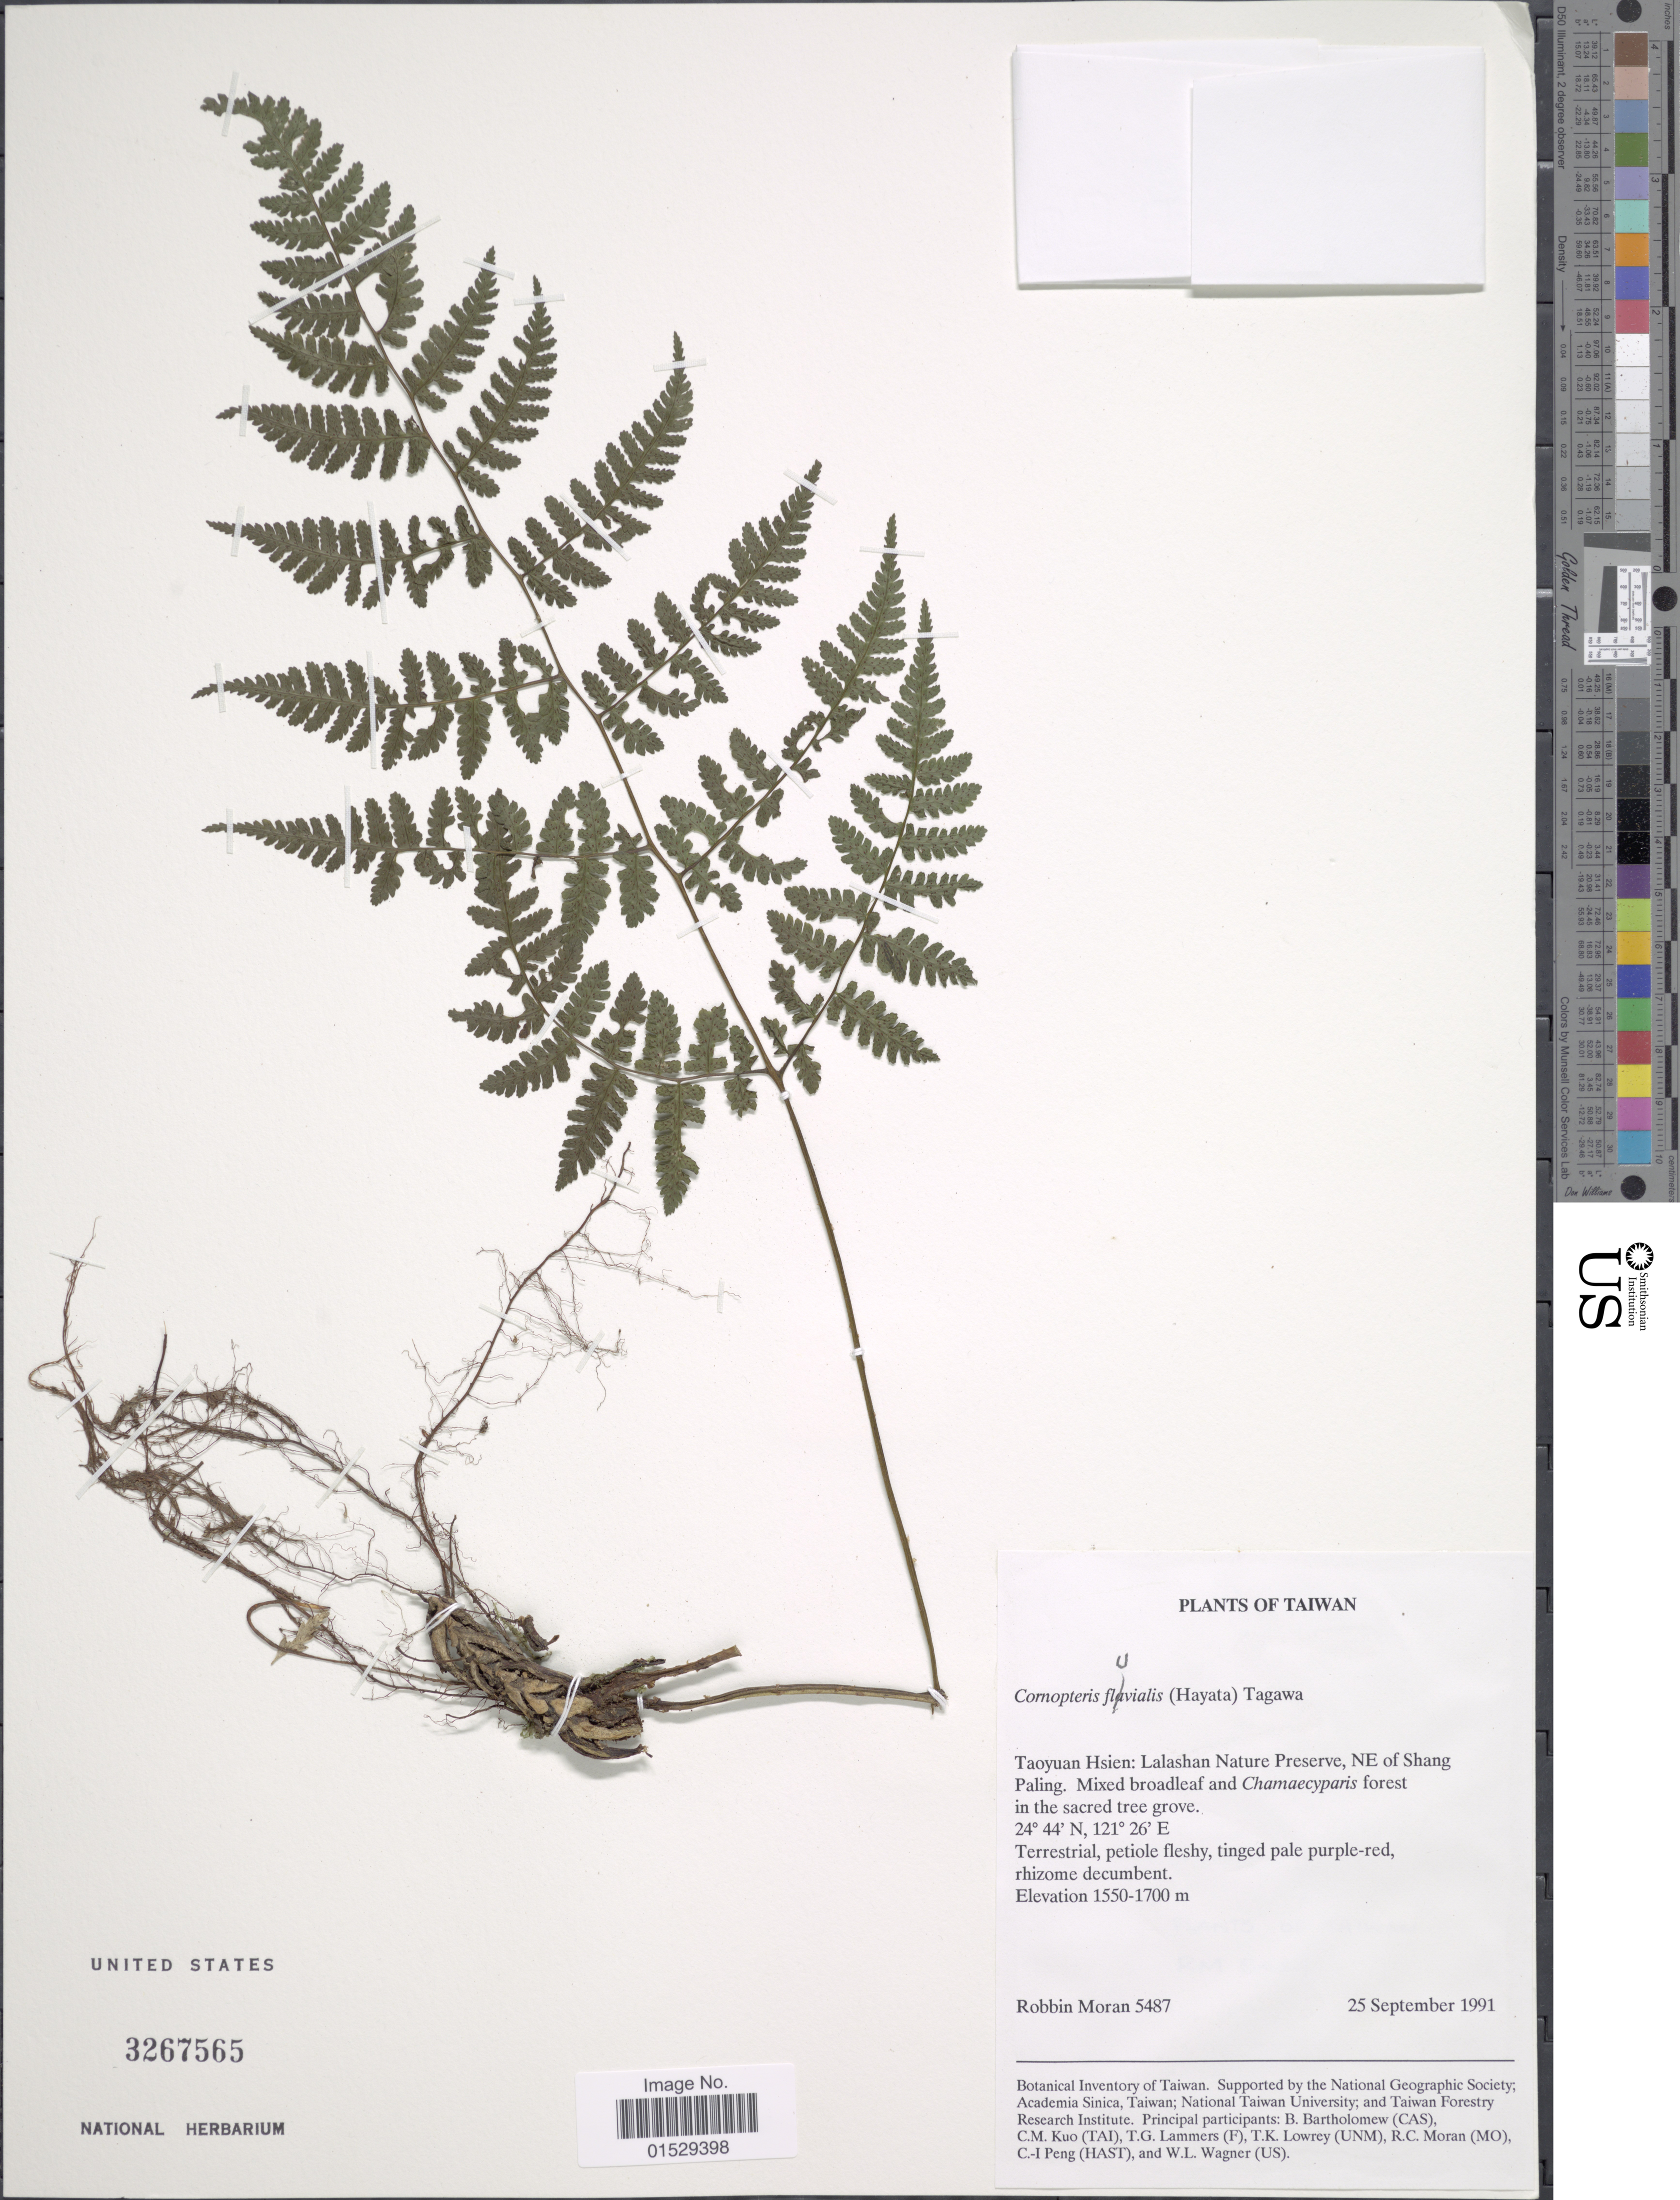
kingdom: Plantae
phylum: Tracheophyta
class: Polypodiopsida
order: Polypodiales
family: Athyriaceae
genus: Cornopteris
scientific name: Cornopteris banajaoensis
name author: (C. Chr.) K. Iwats. & M.G. Price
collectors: R. C. Moran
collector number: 5487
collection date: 1991-09-25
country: Taiwan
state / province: Taoyuan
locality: Taoyuan Hsien: Lalashan Nature Preserve, NE of Shang Paling, mixed broadleaf and Chamaecyparis forest in the sacred tree grove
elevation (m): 1550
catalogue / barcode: US 3267565